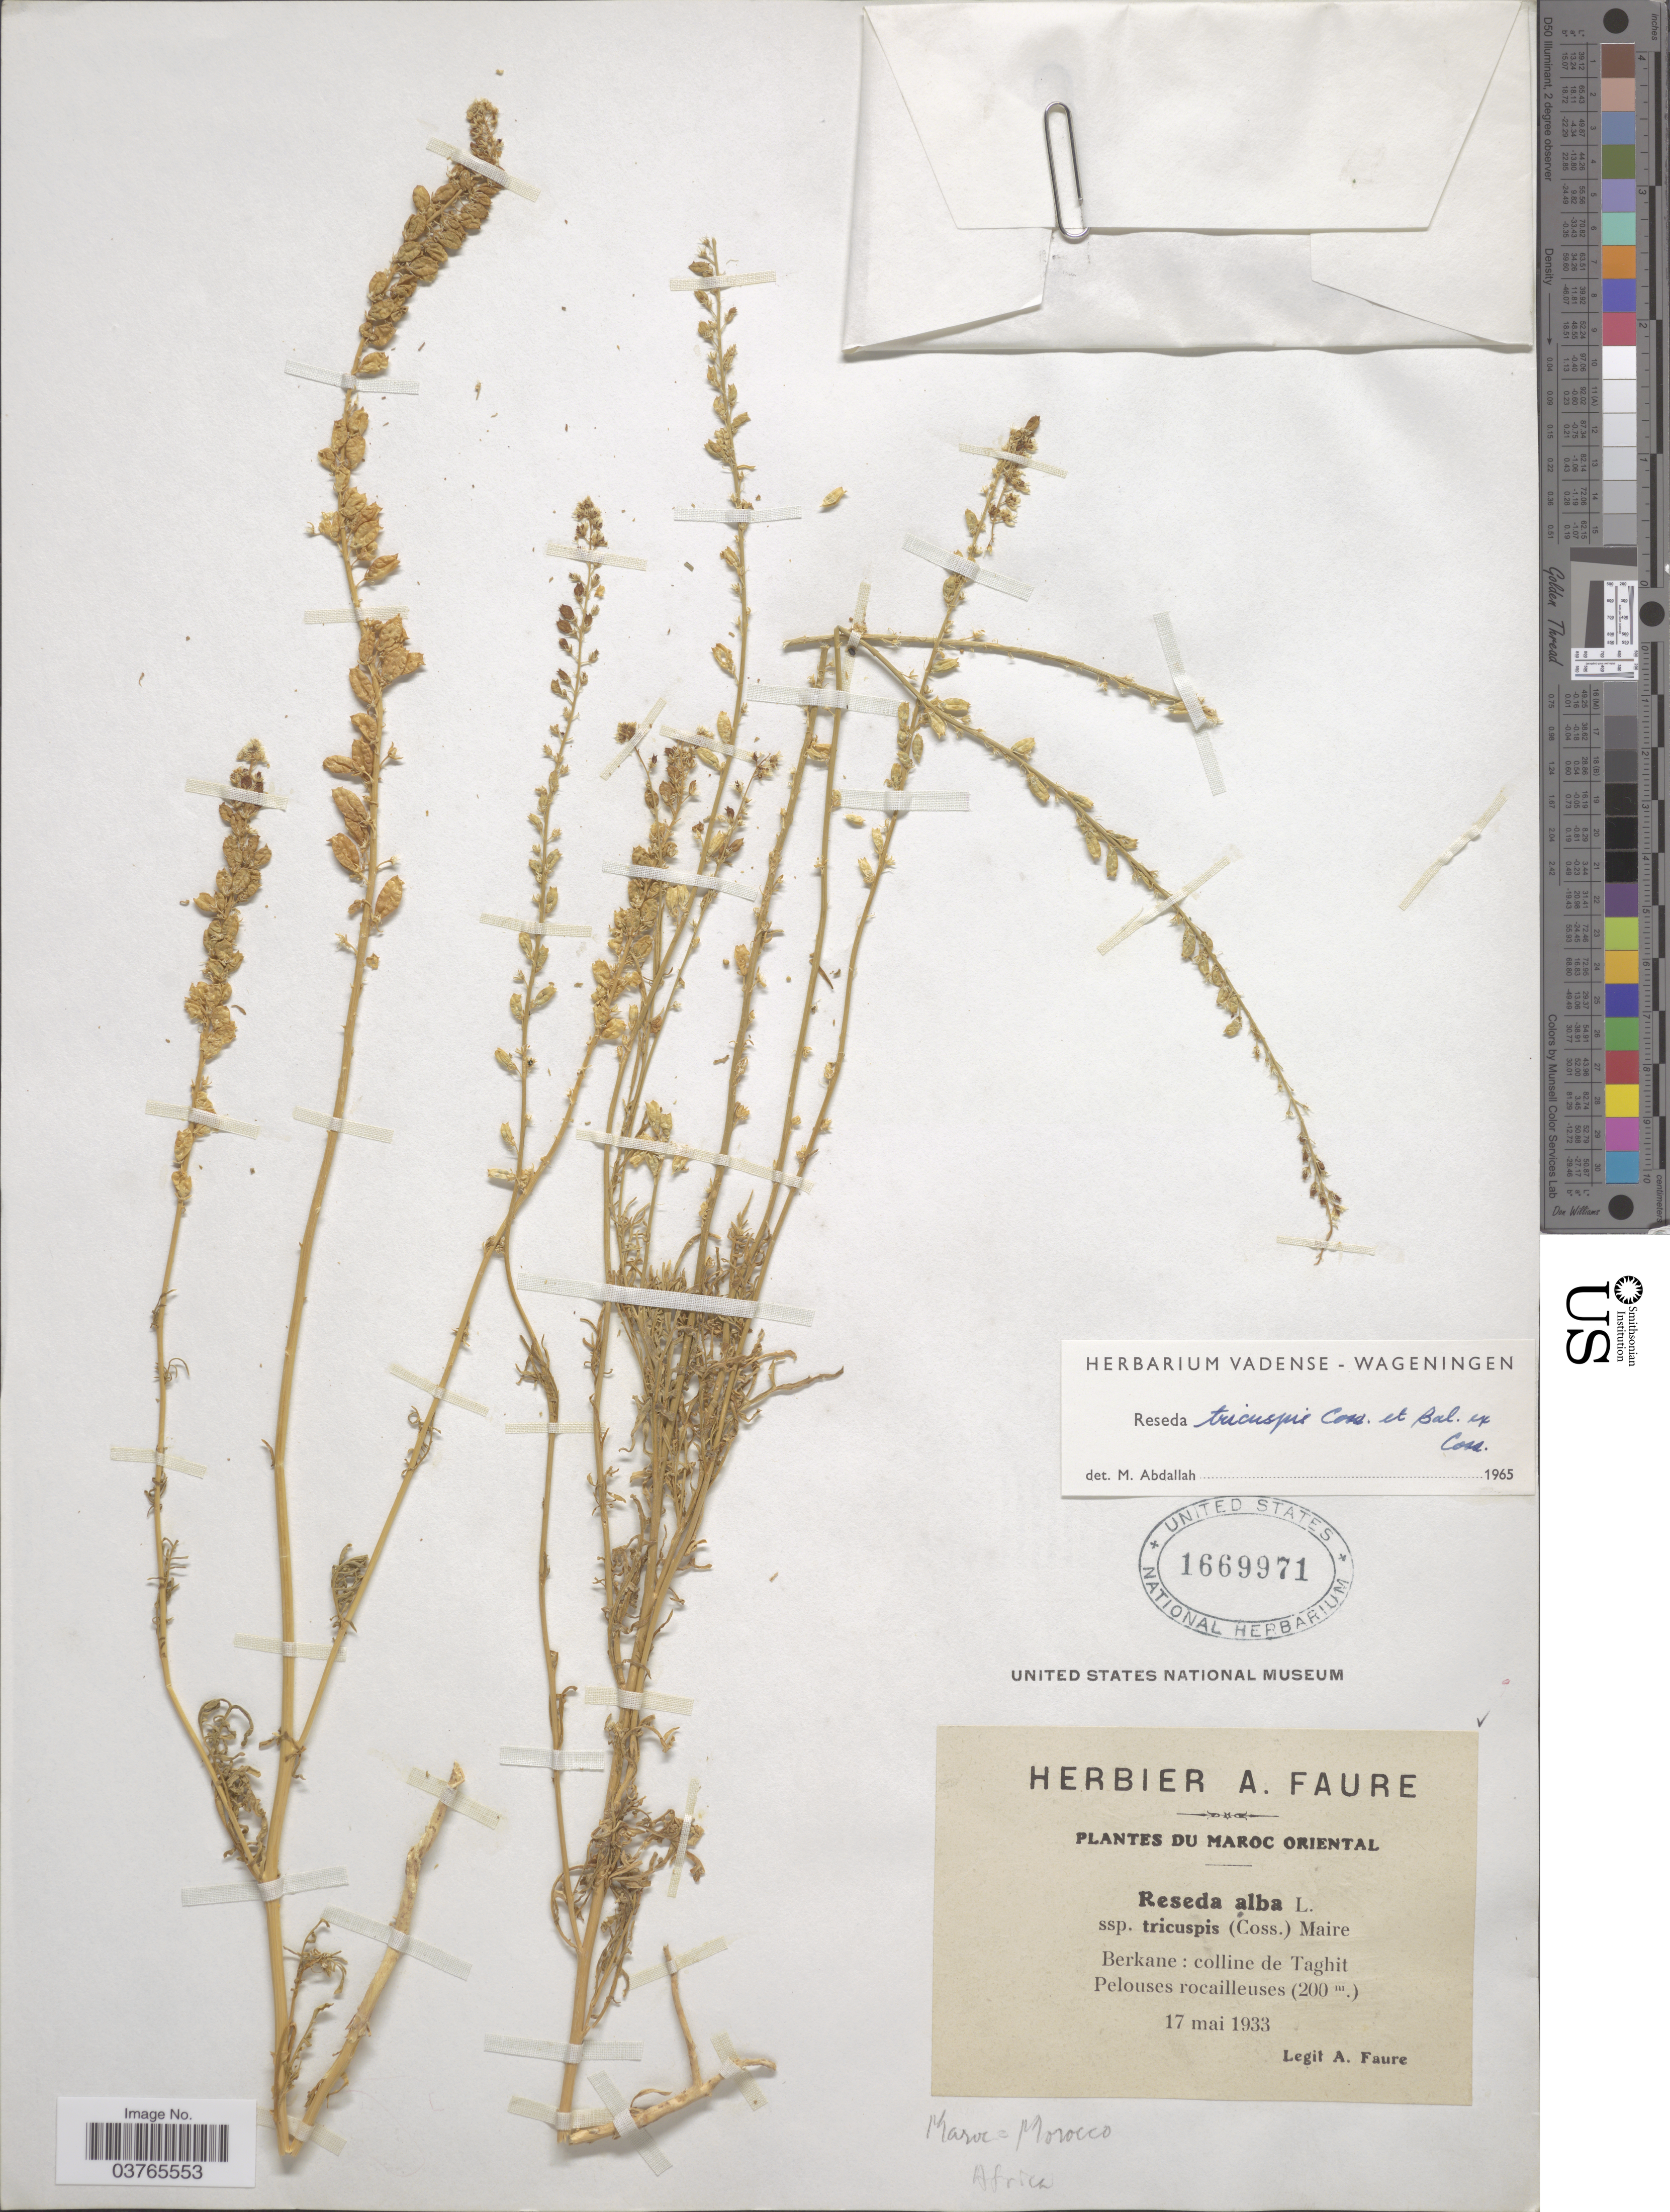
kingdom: Plantae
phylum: Tracheophyta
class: Magnoliopsida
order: Brassicales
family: Resedaceae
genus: Reseda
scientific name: Reseda tricuspis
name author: Coss.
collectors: A. Faure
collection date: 1933-05-17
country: Morocco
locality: Berkane:colline de Taghit. Pelouses rocailleuses.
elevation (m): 200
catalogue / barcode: US 1669971